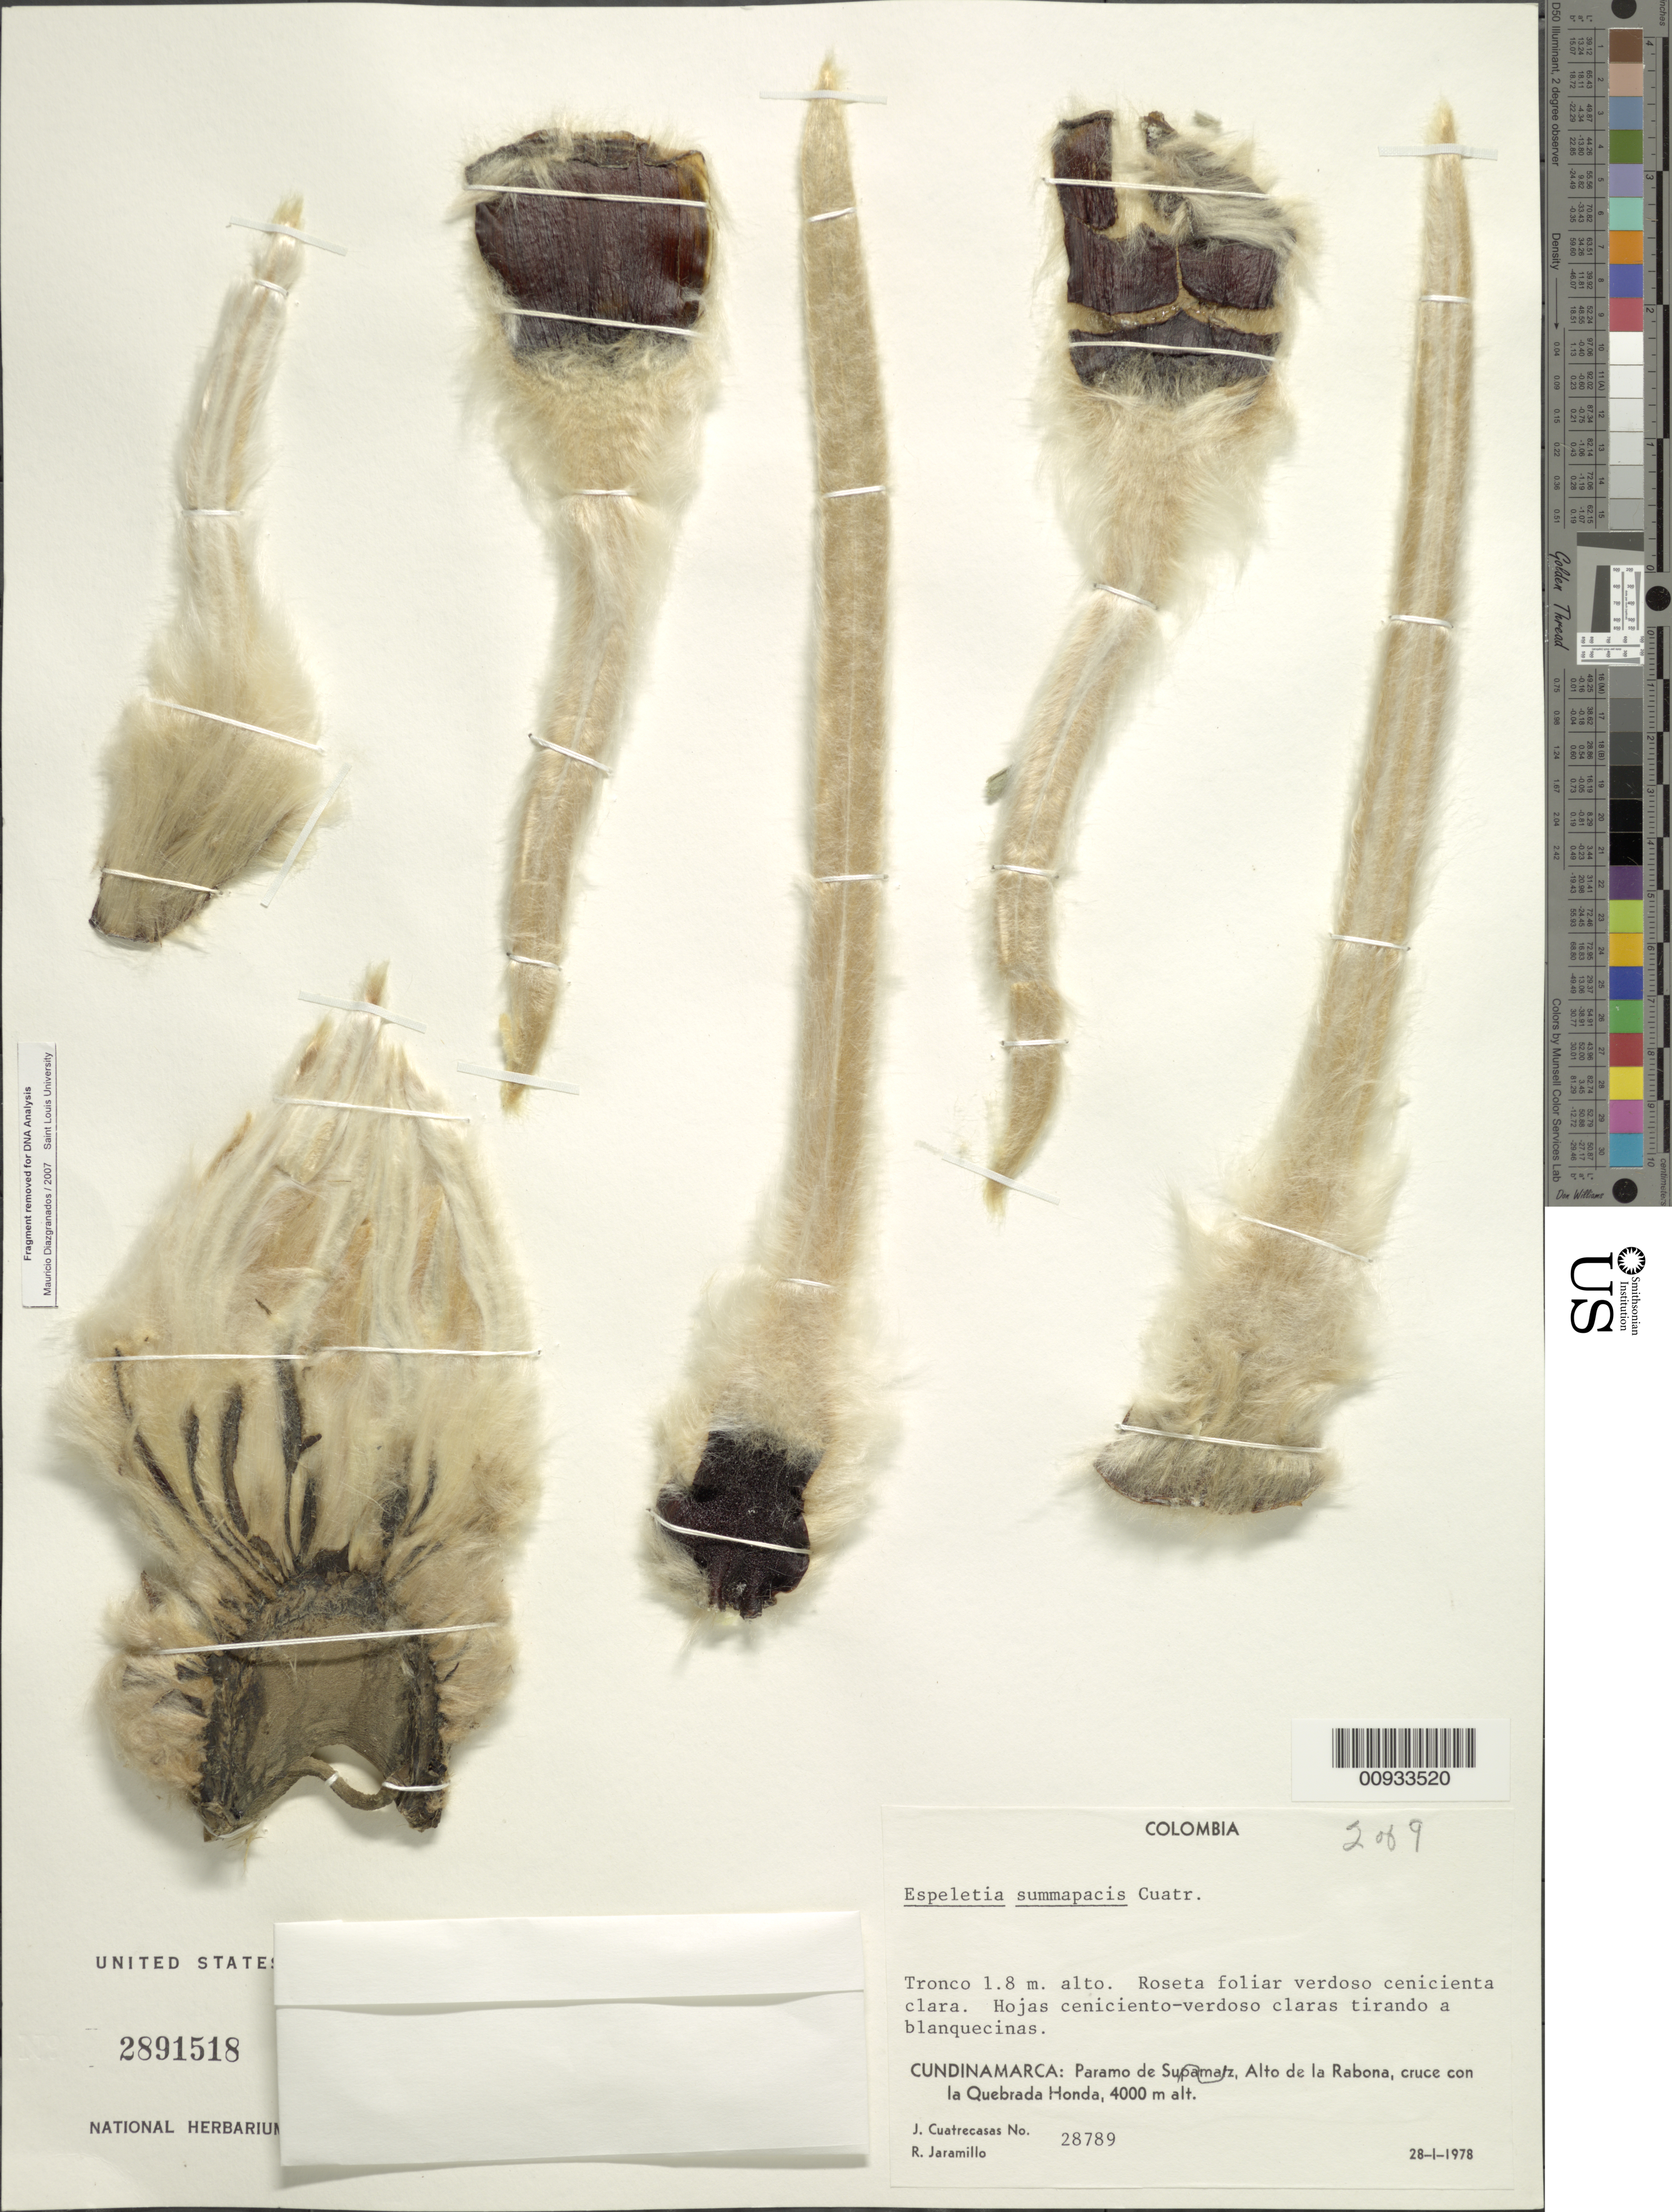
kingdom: Plantae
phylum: Tracheophyta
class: Magnoliopsida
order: Asterales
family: Asteraceae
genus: Espeletia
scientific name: Espeletia summapacis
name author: Cuatrec.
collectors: J. Cuatrecasas & R. Jaramillo M.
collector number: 28789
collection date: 1978-01-28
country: Colombia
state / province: Cundinamarca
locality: Paramo de, Alto de la Rabona, cruce con la Quebrada Honda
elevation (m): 4000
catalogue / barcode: US 2891518